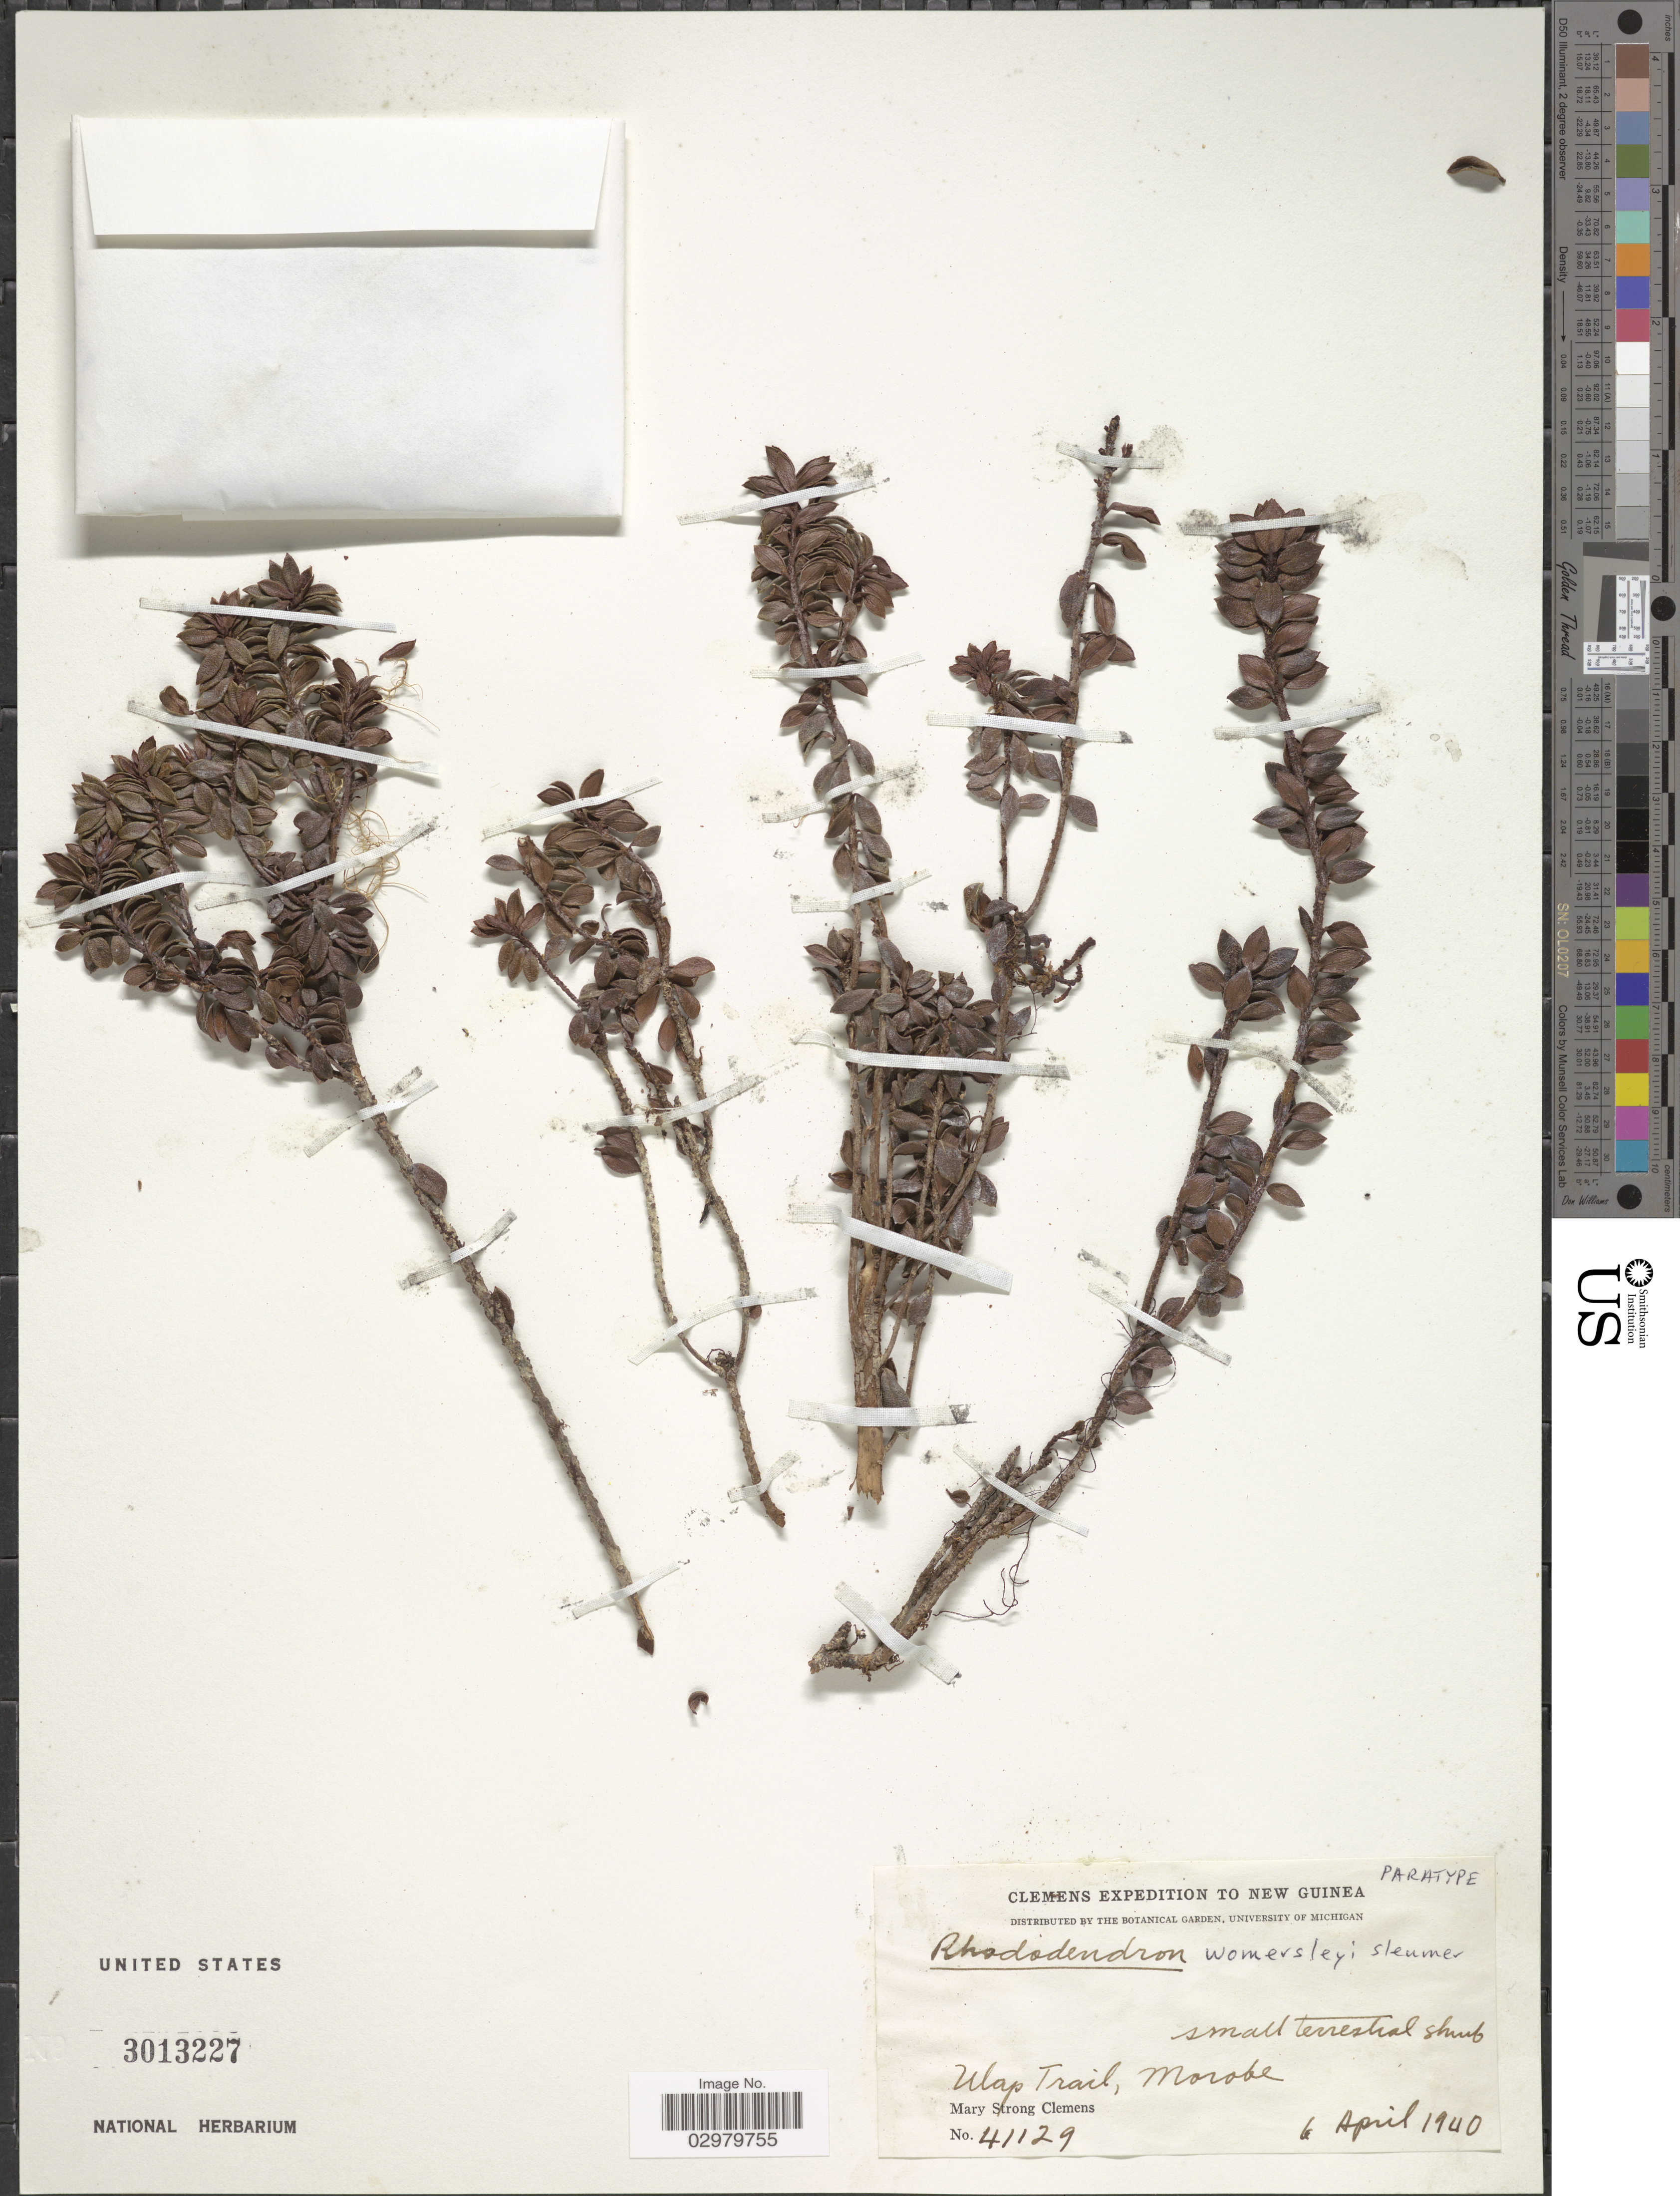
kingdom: Plantae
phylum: Tracheophyta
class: Magnoliopsida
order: Ericales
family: Ericaceae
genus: Rhododendron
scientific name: Rhododendron womersleyi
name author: Sleumer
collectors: M. S. Clemens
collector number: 41129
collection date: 1940-04-06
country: Papua New Guinea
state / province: Morobe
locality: New Guinea. Ulap Trail, Morobe.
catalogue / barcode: US 3013227